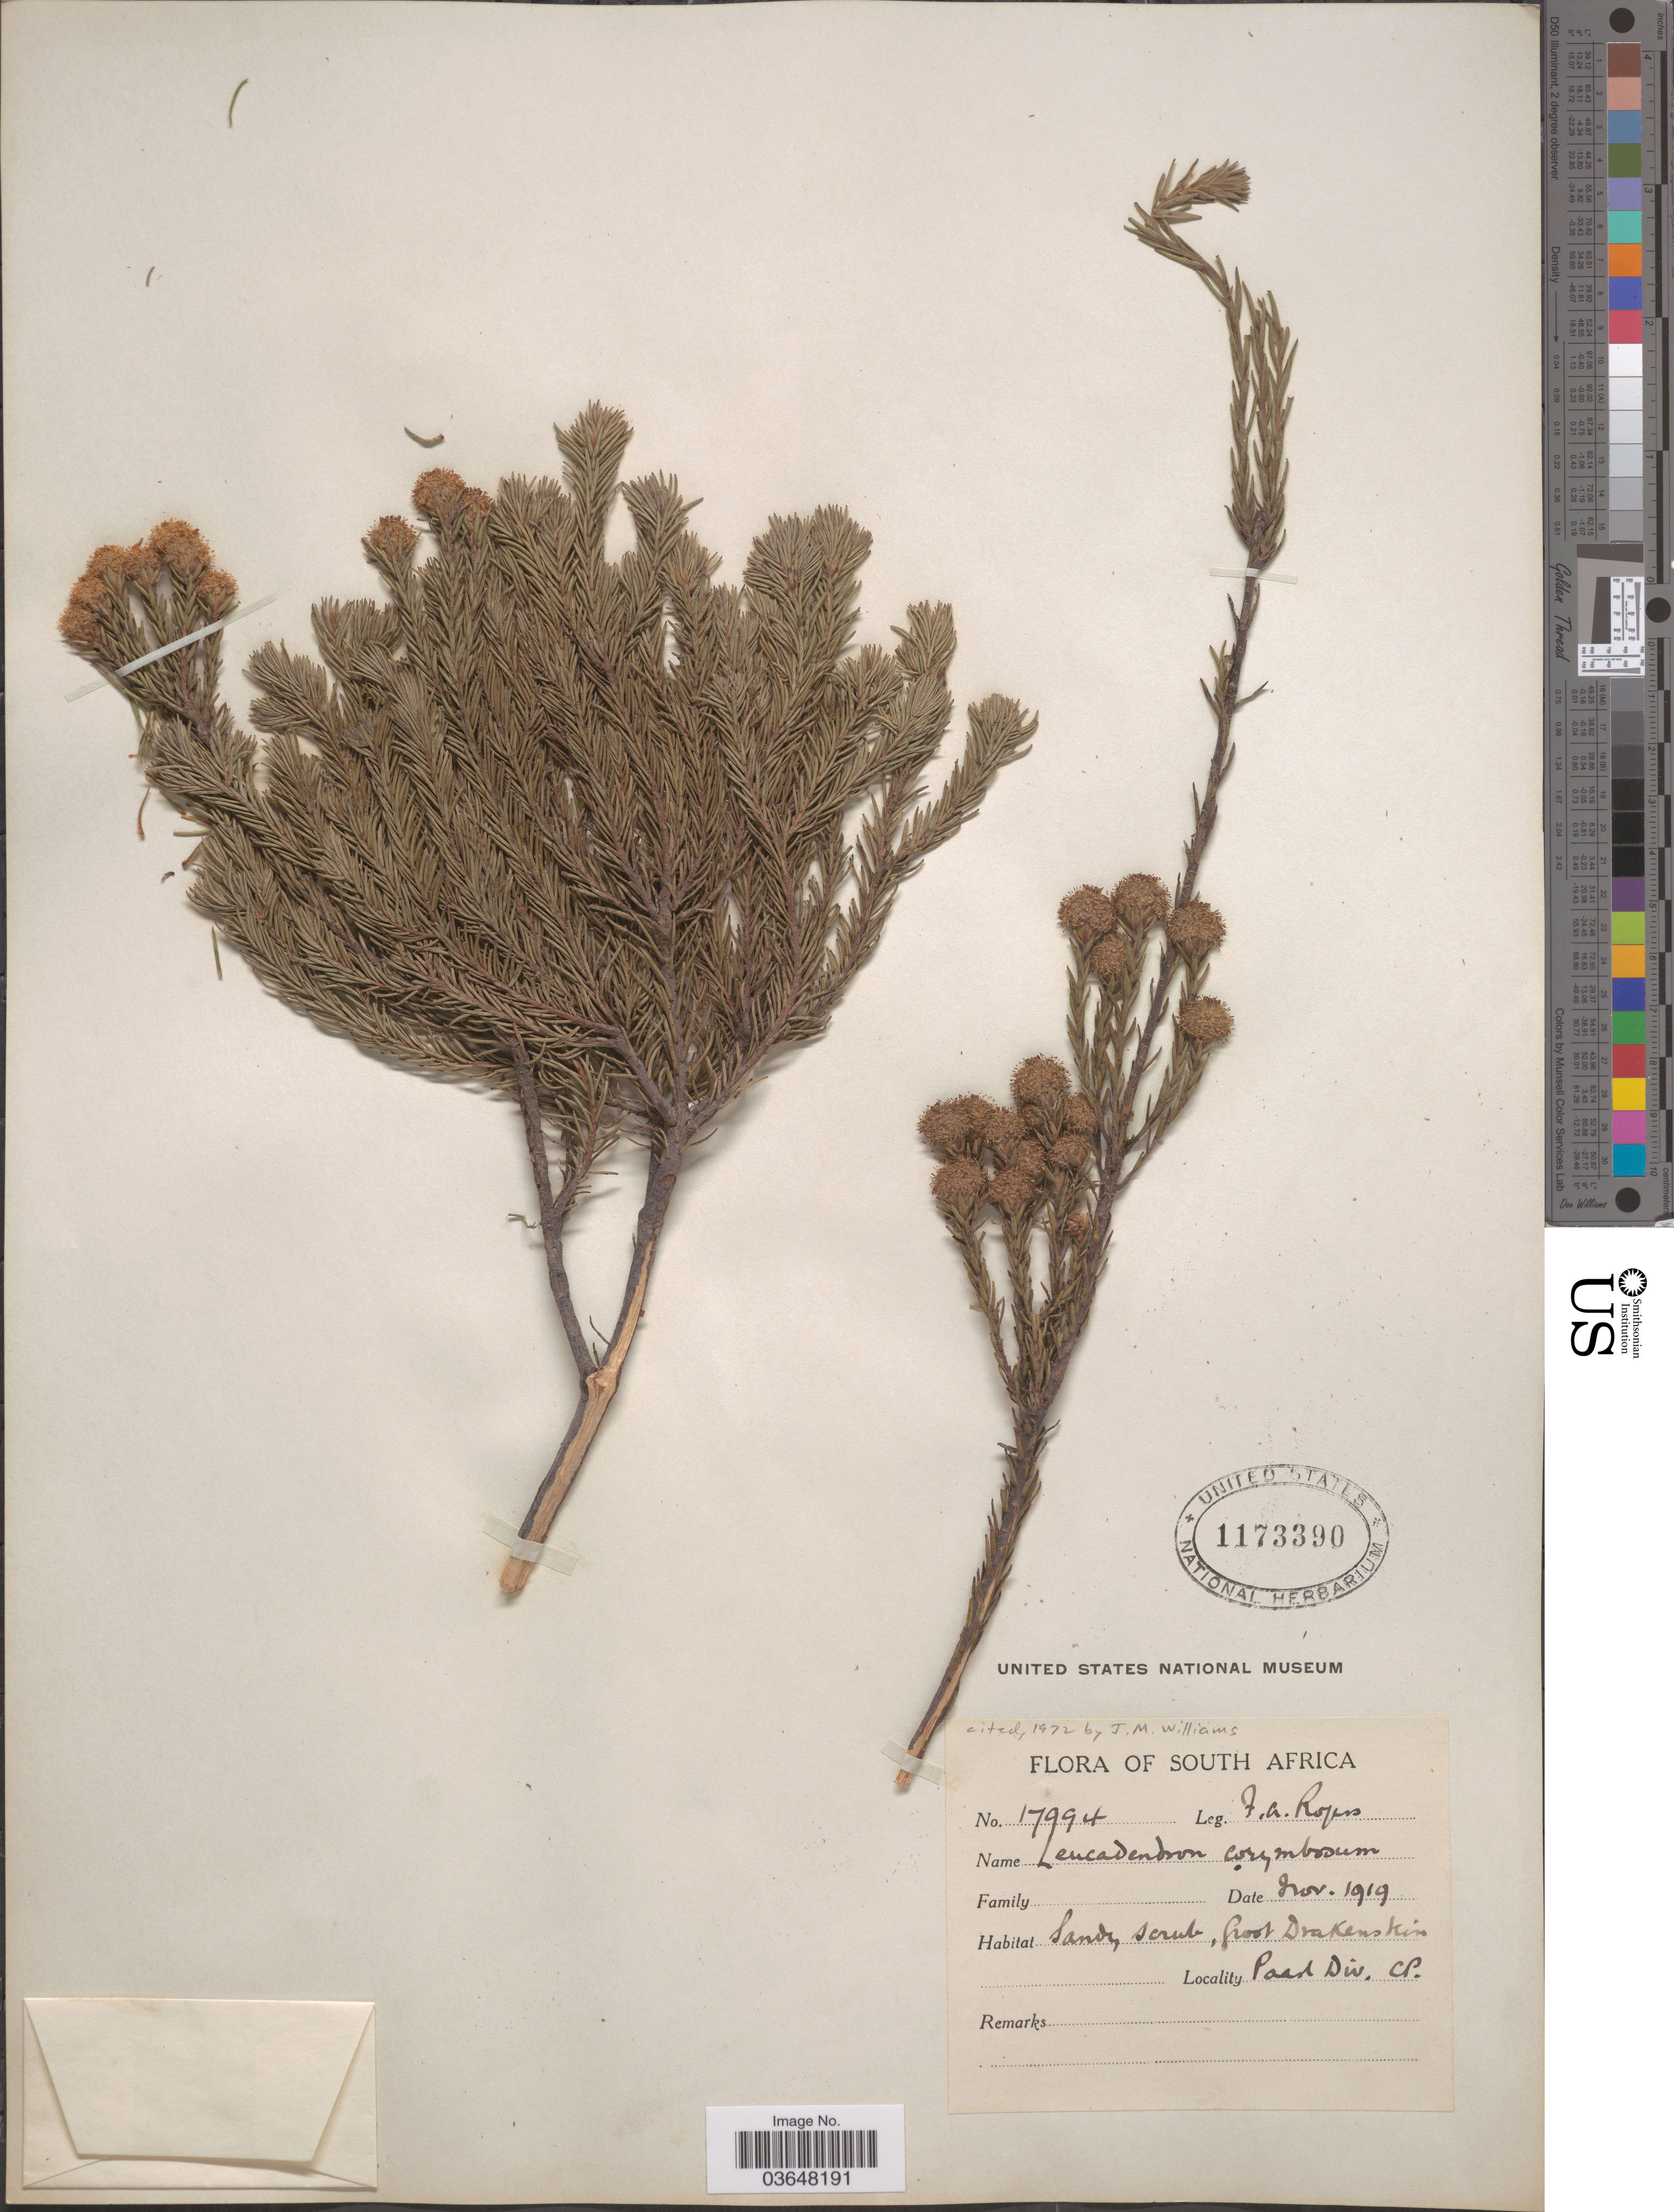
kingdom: Plantae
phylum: Tracheophyta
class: Magnoliopsida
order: Proteales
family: Proteaceae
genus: Leucadendron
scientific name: Leucadendron corymbosum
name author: P.J. Bergius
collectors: F. A. Rogers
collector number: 17994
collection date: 1919-11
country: South Africa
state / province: Western Cape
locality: Groot Drakens kin. Paarl Div.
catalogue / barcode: US 1173390